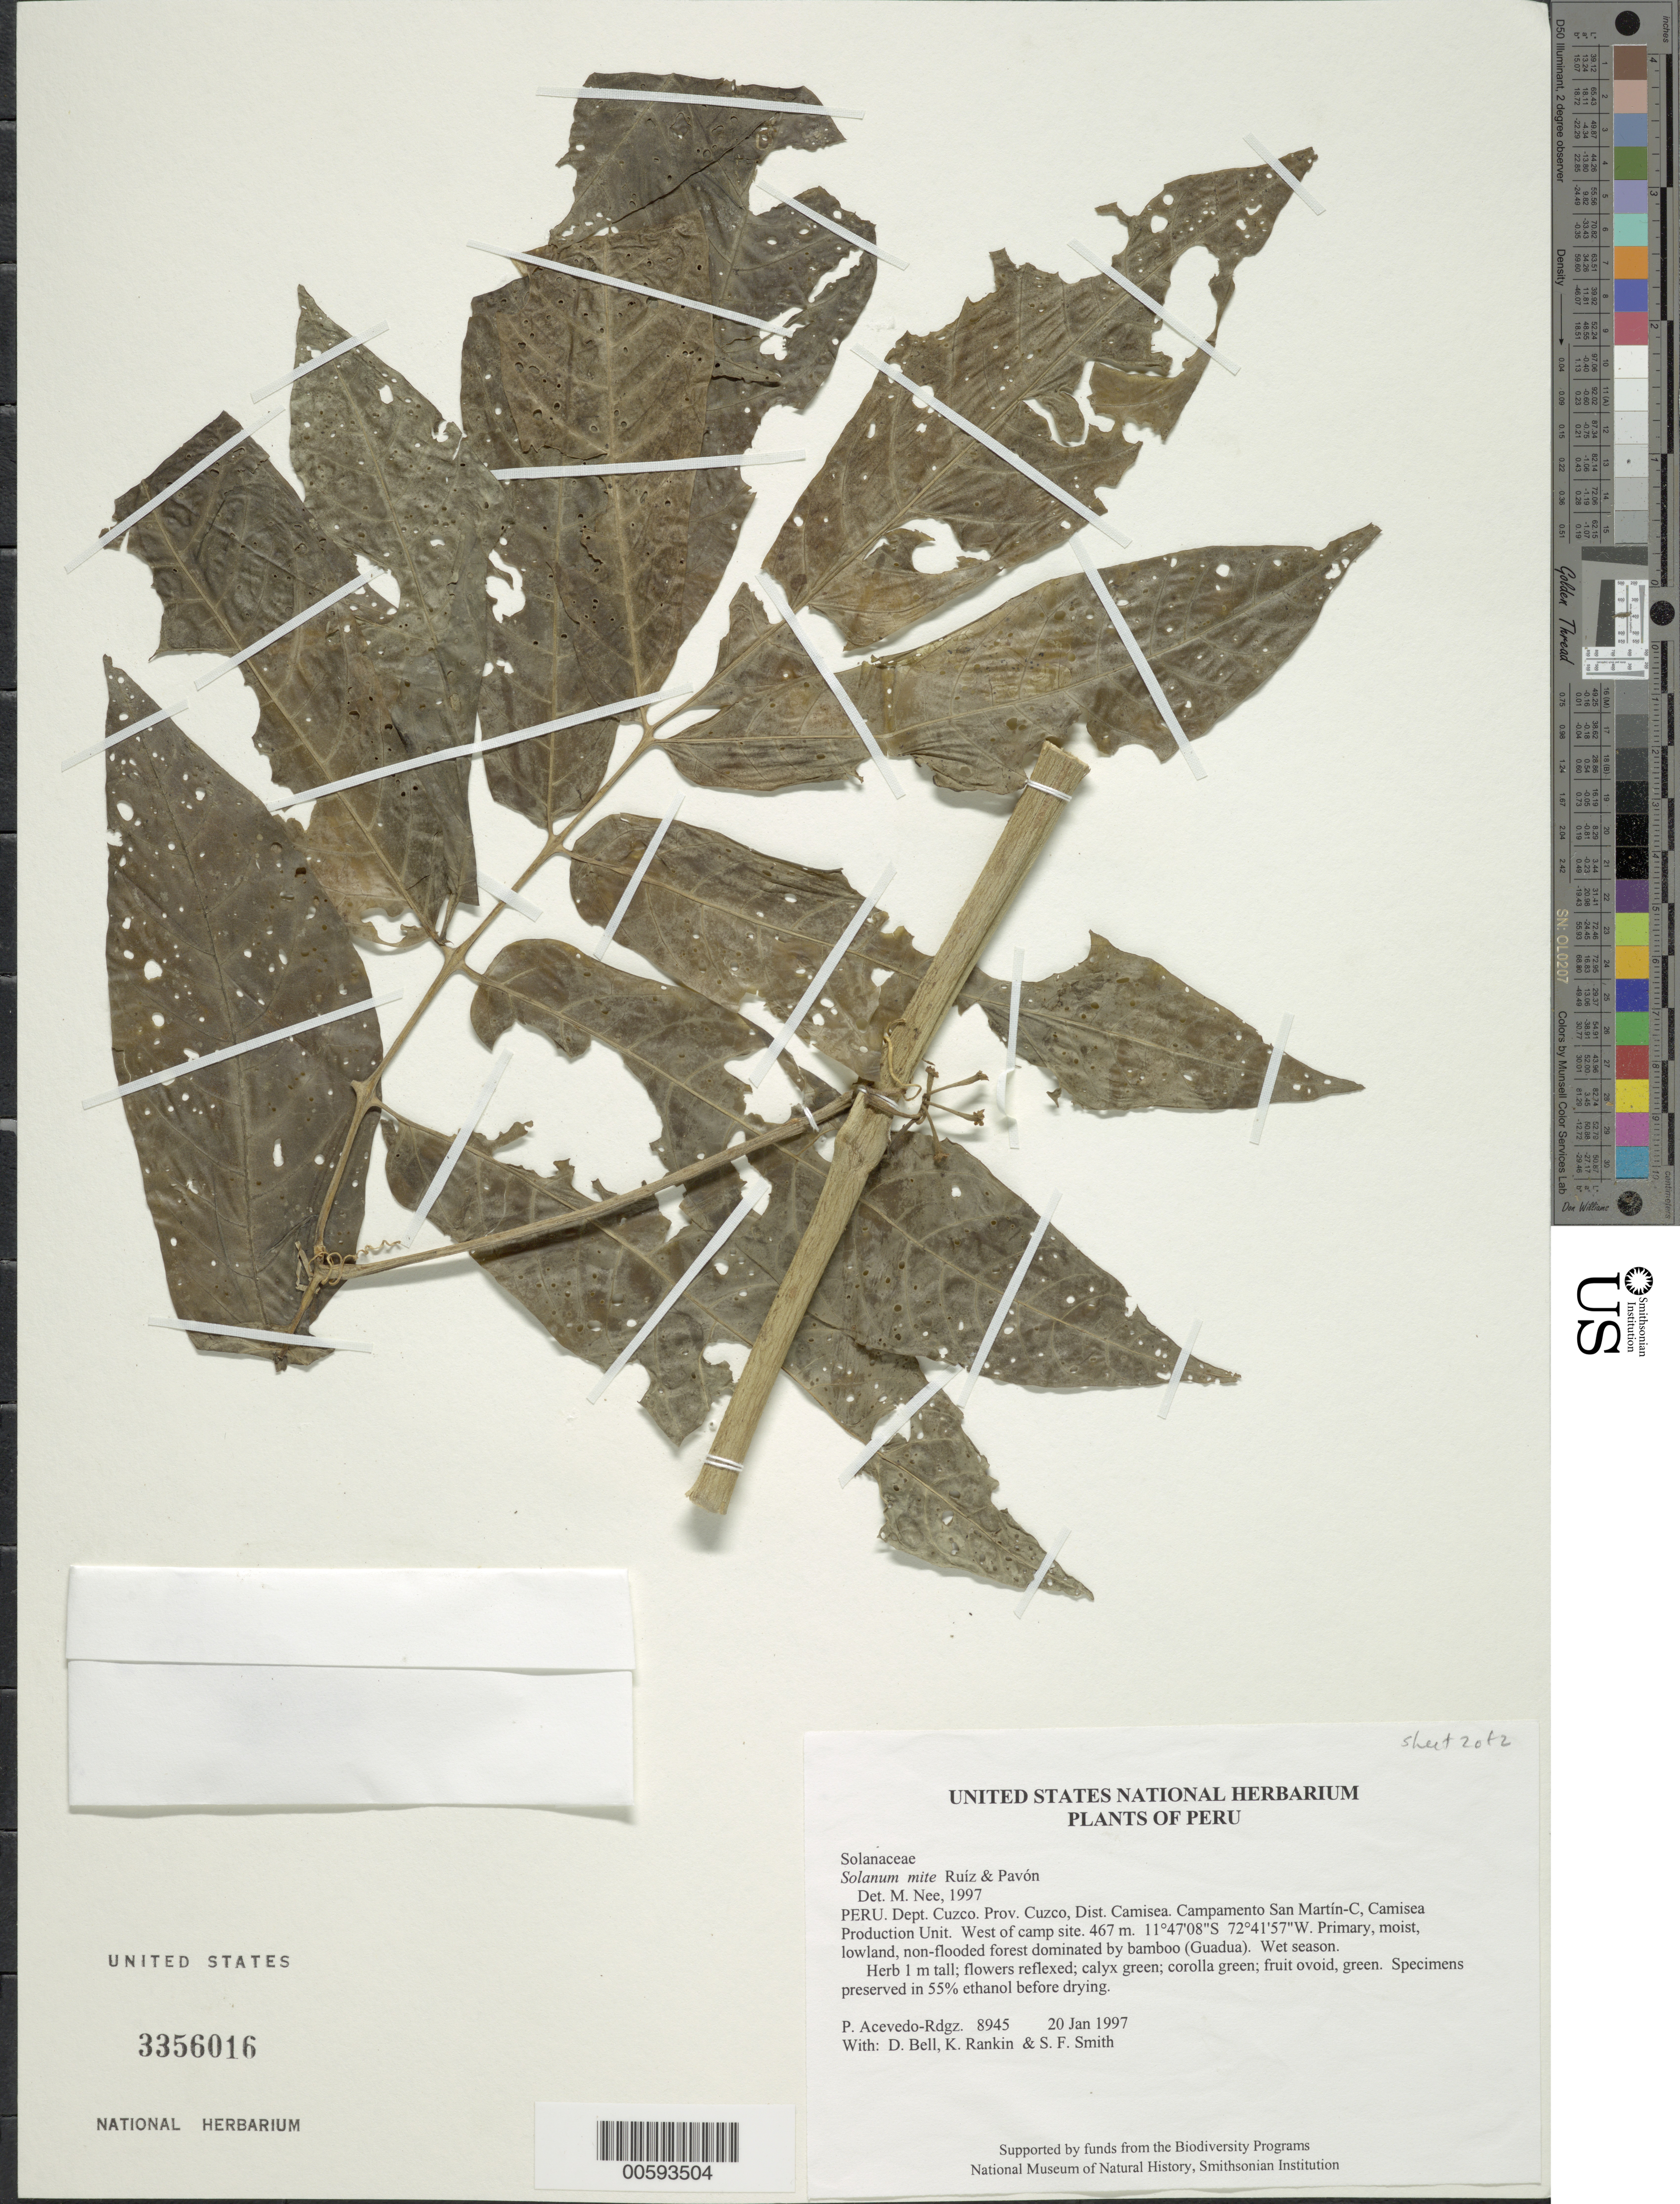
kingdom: Plantae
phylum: Tracheophyta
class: Magnoliopsida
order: Solanales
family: Solanaceae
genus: Solanum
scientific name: Solanum mite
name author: Ruiz & Pav.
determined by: Nee, Michael H.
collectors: P. Acevedo-Rodr., D. A. Bell, K. B. Rankin & S.F. Smith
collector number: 8945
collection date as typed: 20 Jan 1997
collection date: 1997-01-20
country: Peru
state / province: Cusco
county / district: Cusco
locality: Districto Camisea, Campamento San Martín-C, Camisea Production Unit. West of camp site.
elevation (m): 467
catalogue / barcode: US 3356016